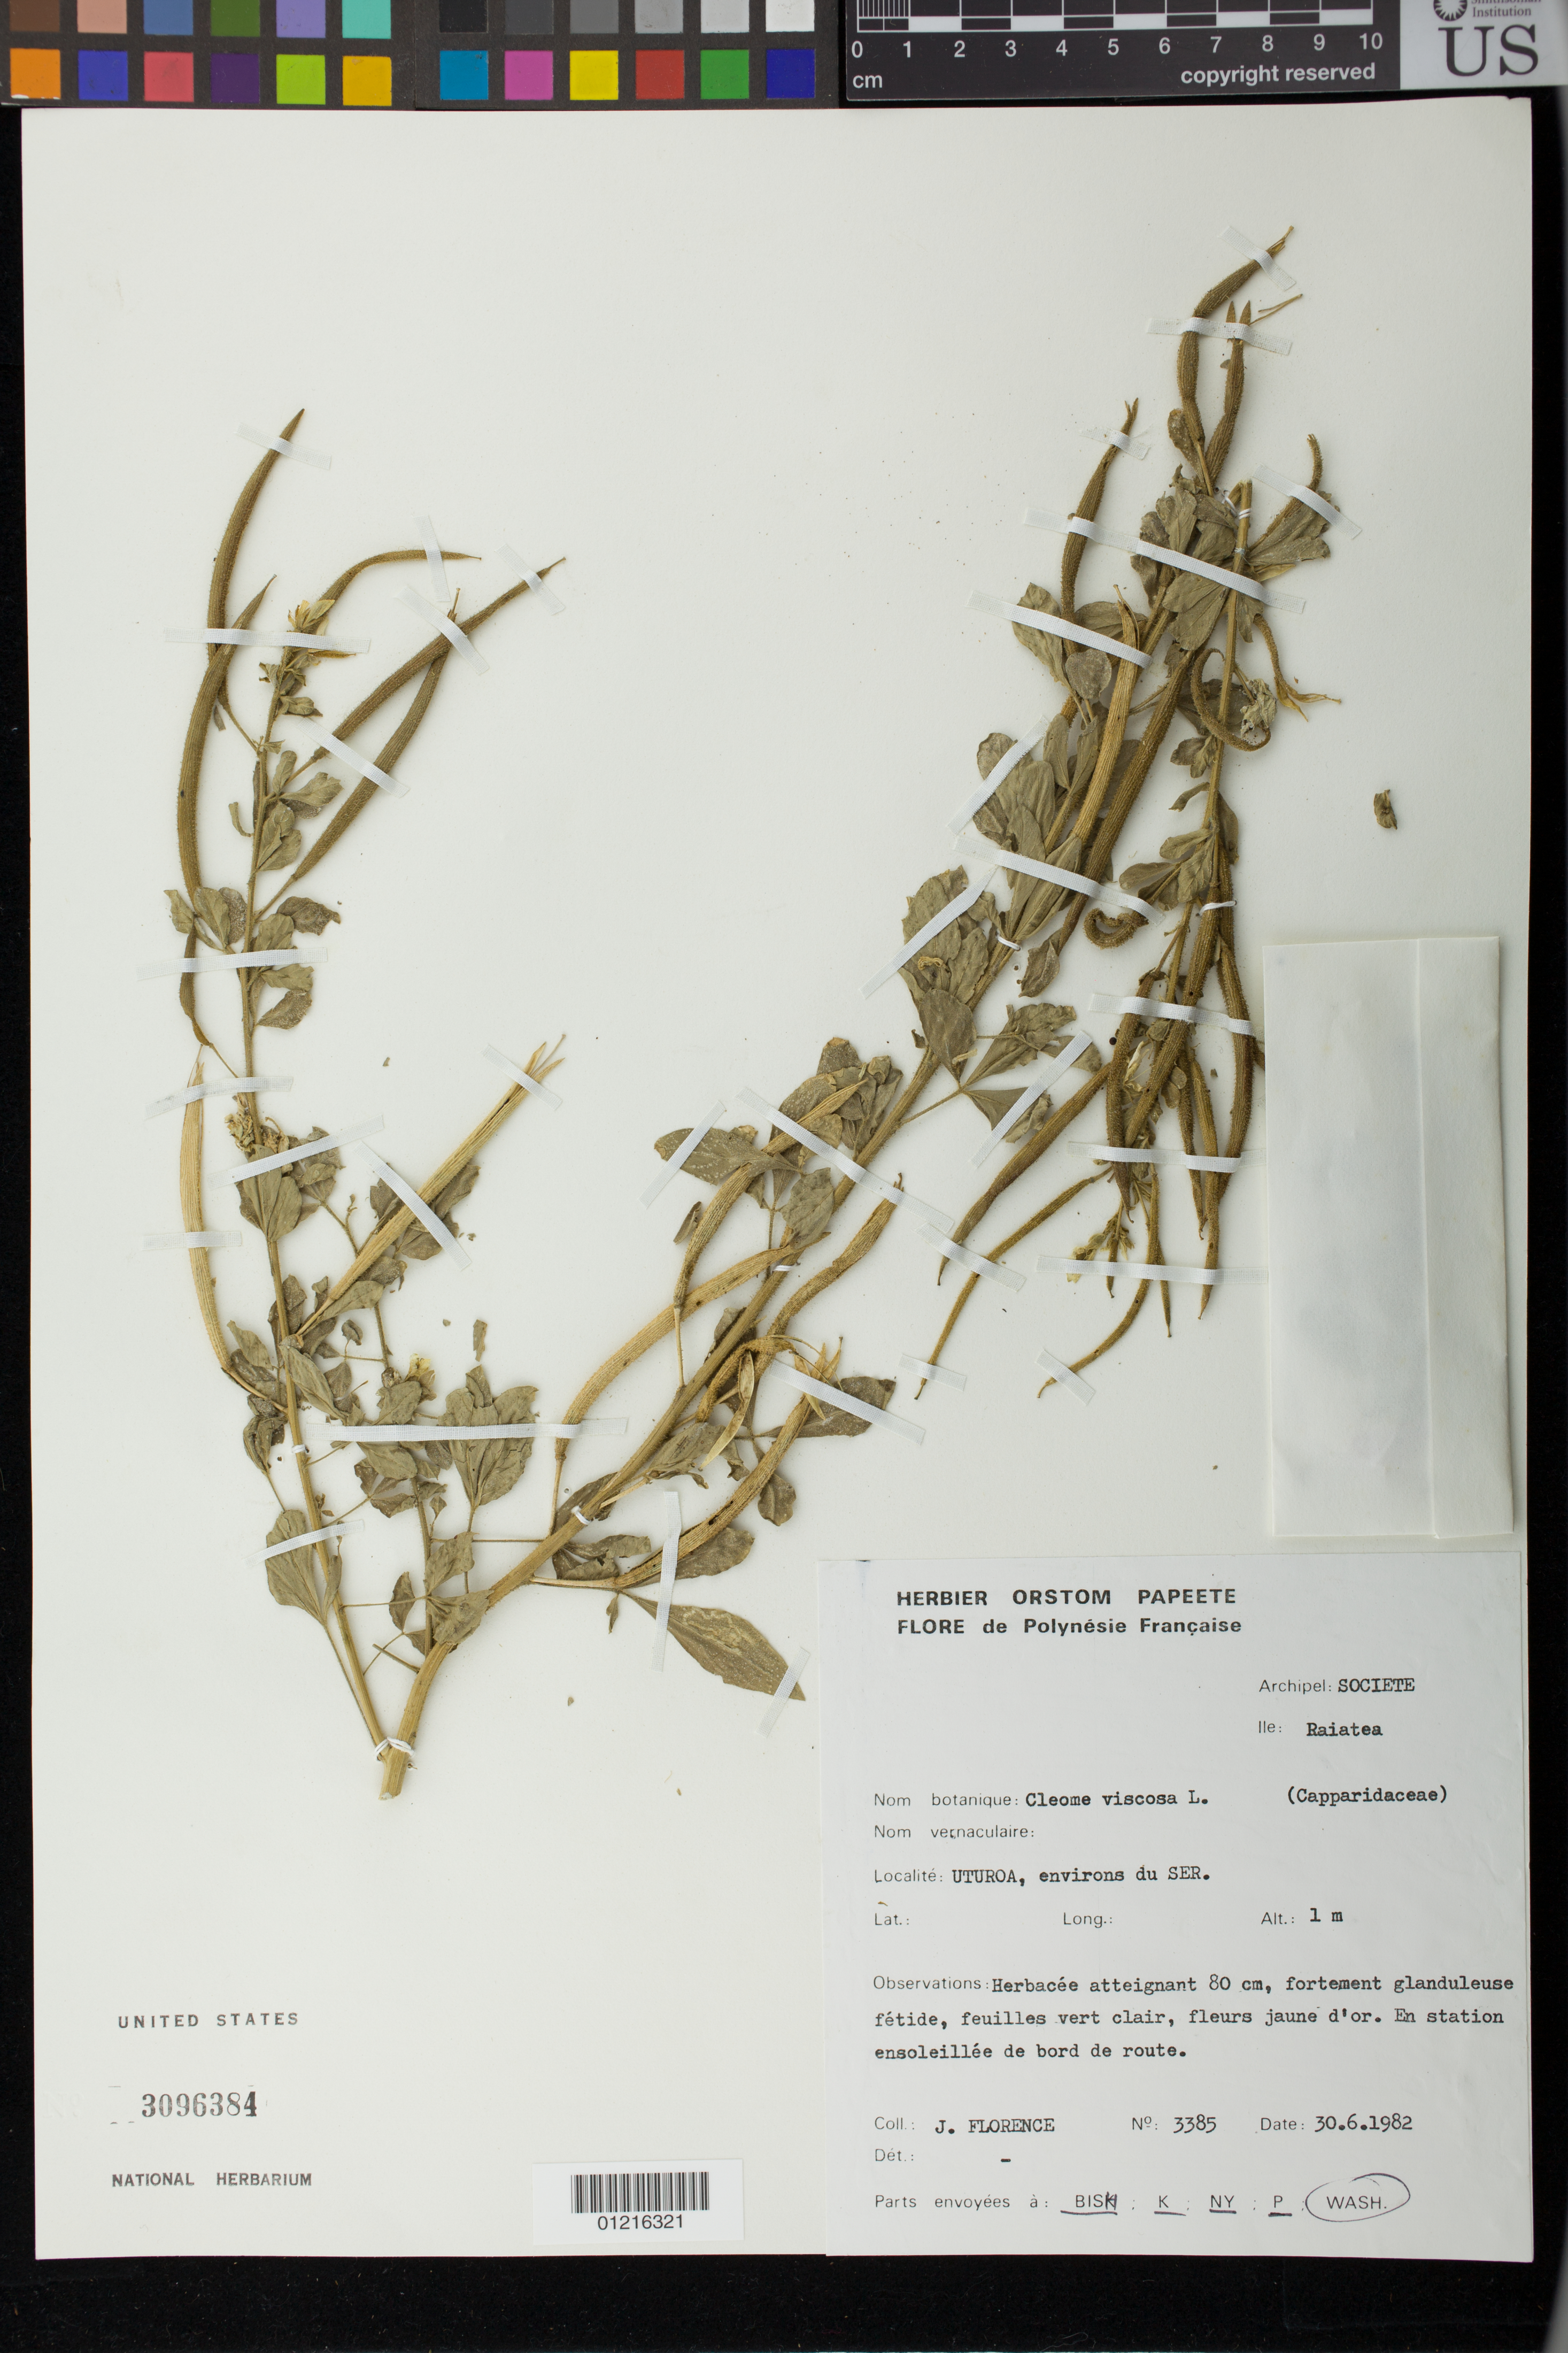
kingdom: Plantae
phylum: Tracheophyta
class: Magnoliopsida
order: Brassicales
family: Cleomaceae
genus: Arivela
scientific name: Arivela viscosa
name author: (L.) Raf.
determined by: Wagner, W. L., (BOT), Smithsonian Institution - National Museum of Natural History (UNITED STATES)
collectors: J. Florence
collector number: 3385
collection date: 1982-06-30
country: French Polynesia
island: Raiatea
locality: Uturoa, environs du SER.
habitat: en station ensoleillèe de bord de route.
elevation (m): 1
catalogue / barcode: US 3096384